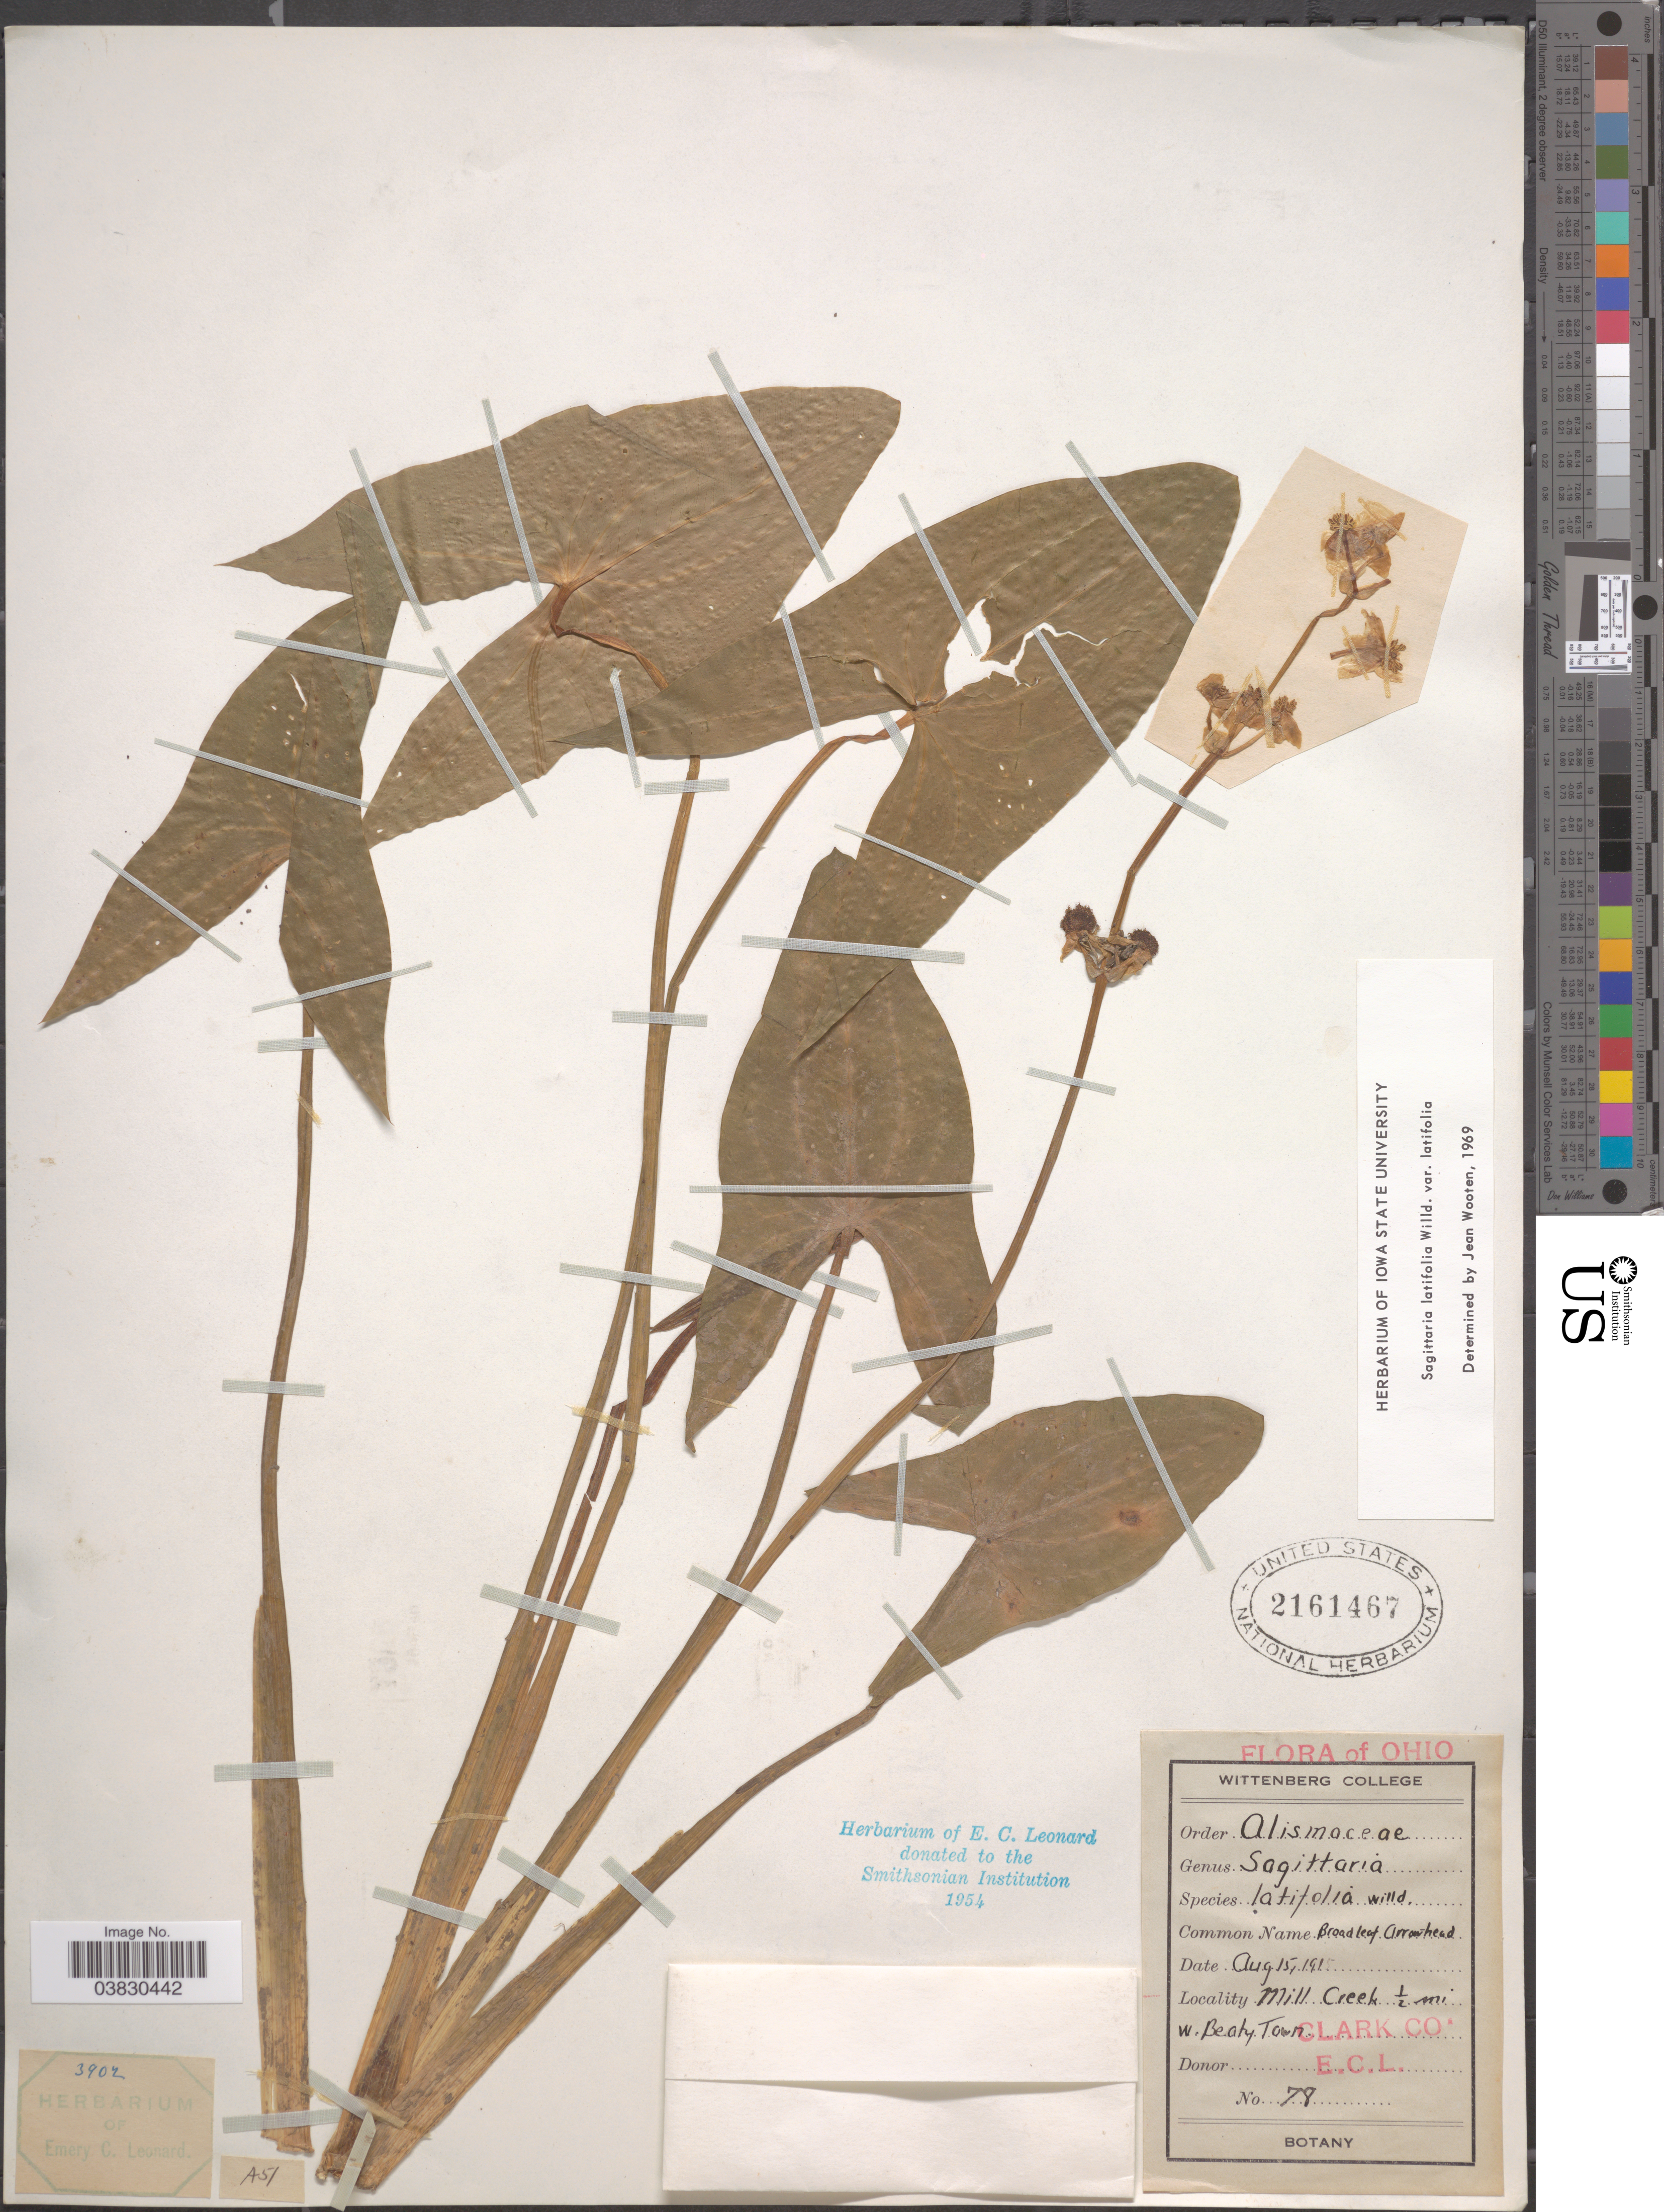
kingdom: Plantae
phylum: Tracheophyta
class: Liliopsida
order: Alismatales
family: Alismataceae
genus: Sagittaria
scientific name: Sagittaria latifolia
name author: Willd.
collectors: E. C. Leonard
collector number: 78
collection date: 1915-08-15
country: United States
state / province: Ohio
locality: Mill Creek ½ mi. W. Beaty Town. Clark Co.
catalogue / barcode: US 2161467